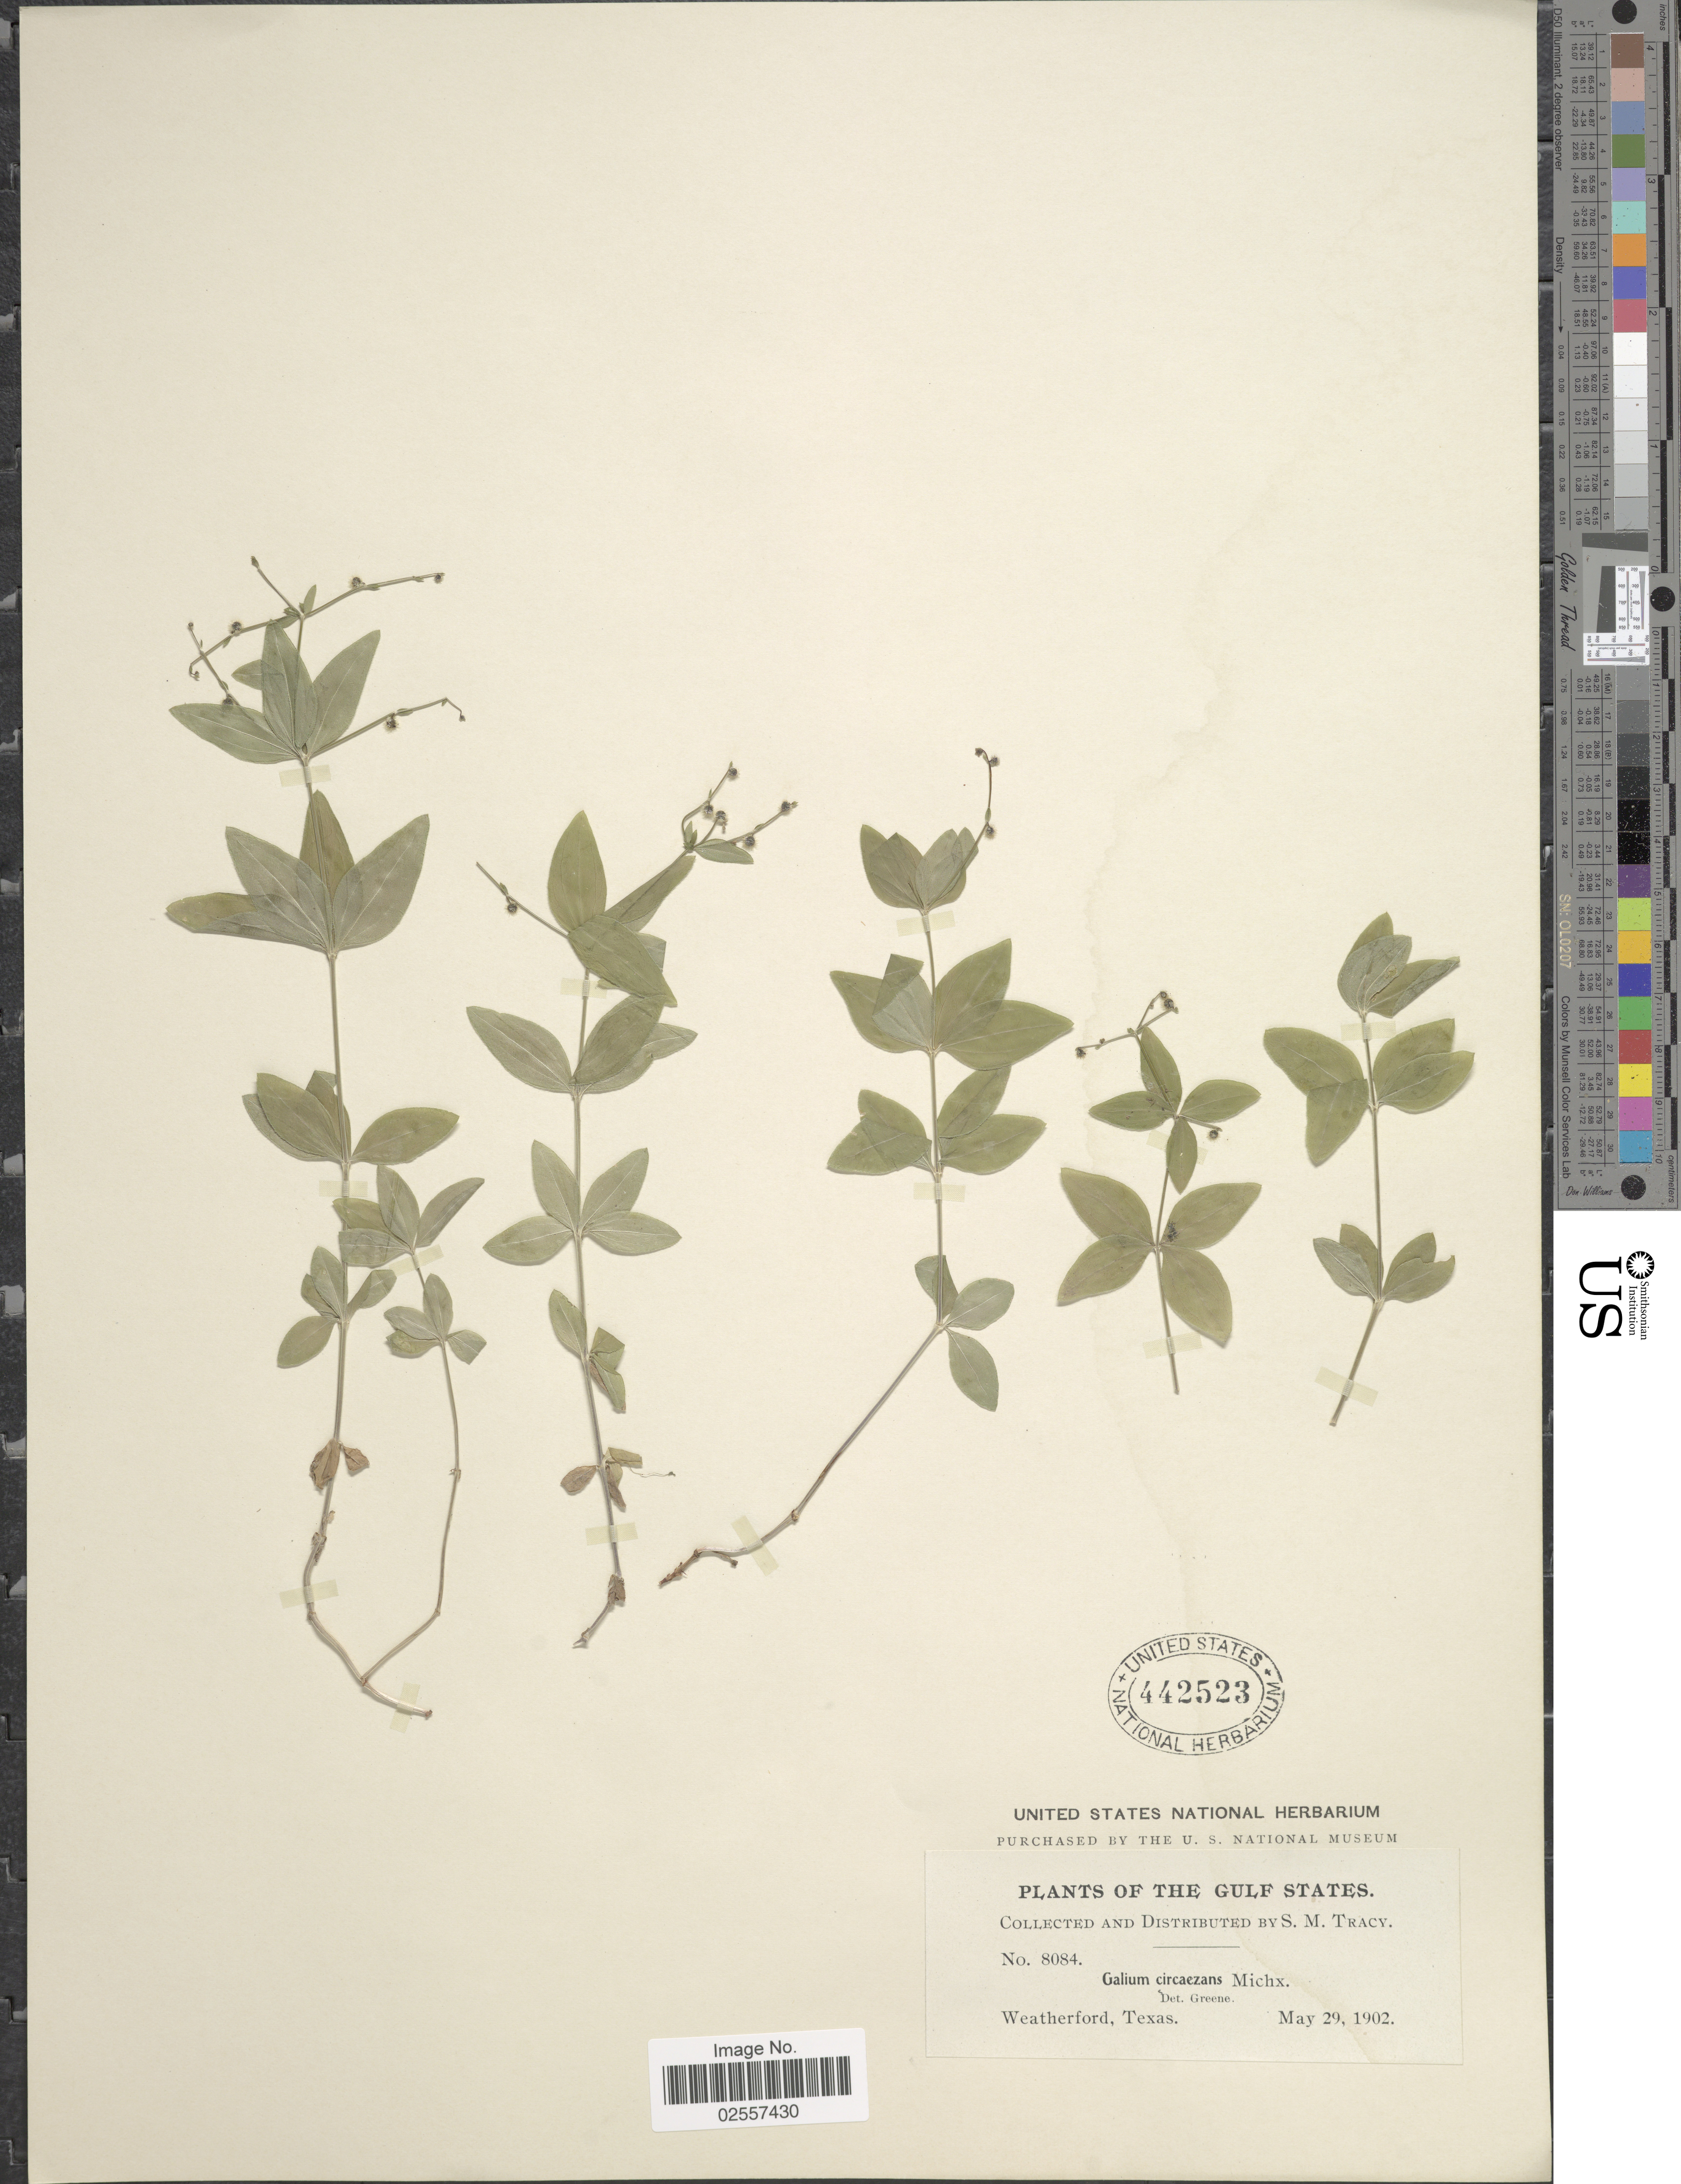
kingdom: Plantae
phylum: Tracheophyta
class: Magnoliopsida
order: Gentianales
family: Rubiaceae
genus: Galium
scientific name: Galium circaezans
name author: Michx.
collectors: S. M. Tracy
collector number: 8084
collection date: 1902-05-29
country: United States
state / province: Texas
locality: Gulf States. Weatherford.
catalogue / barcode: US 442523